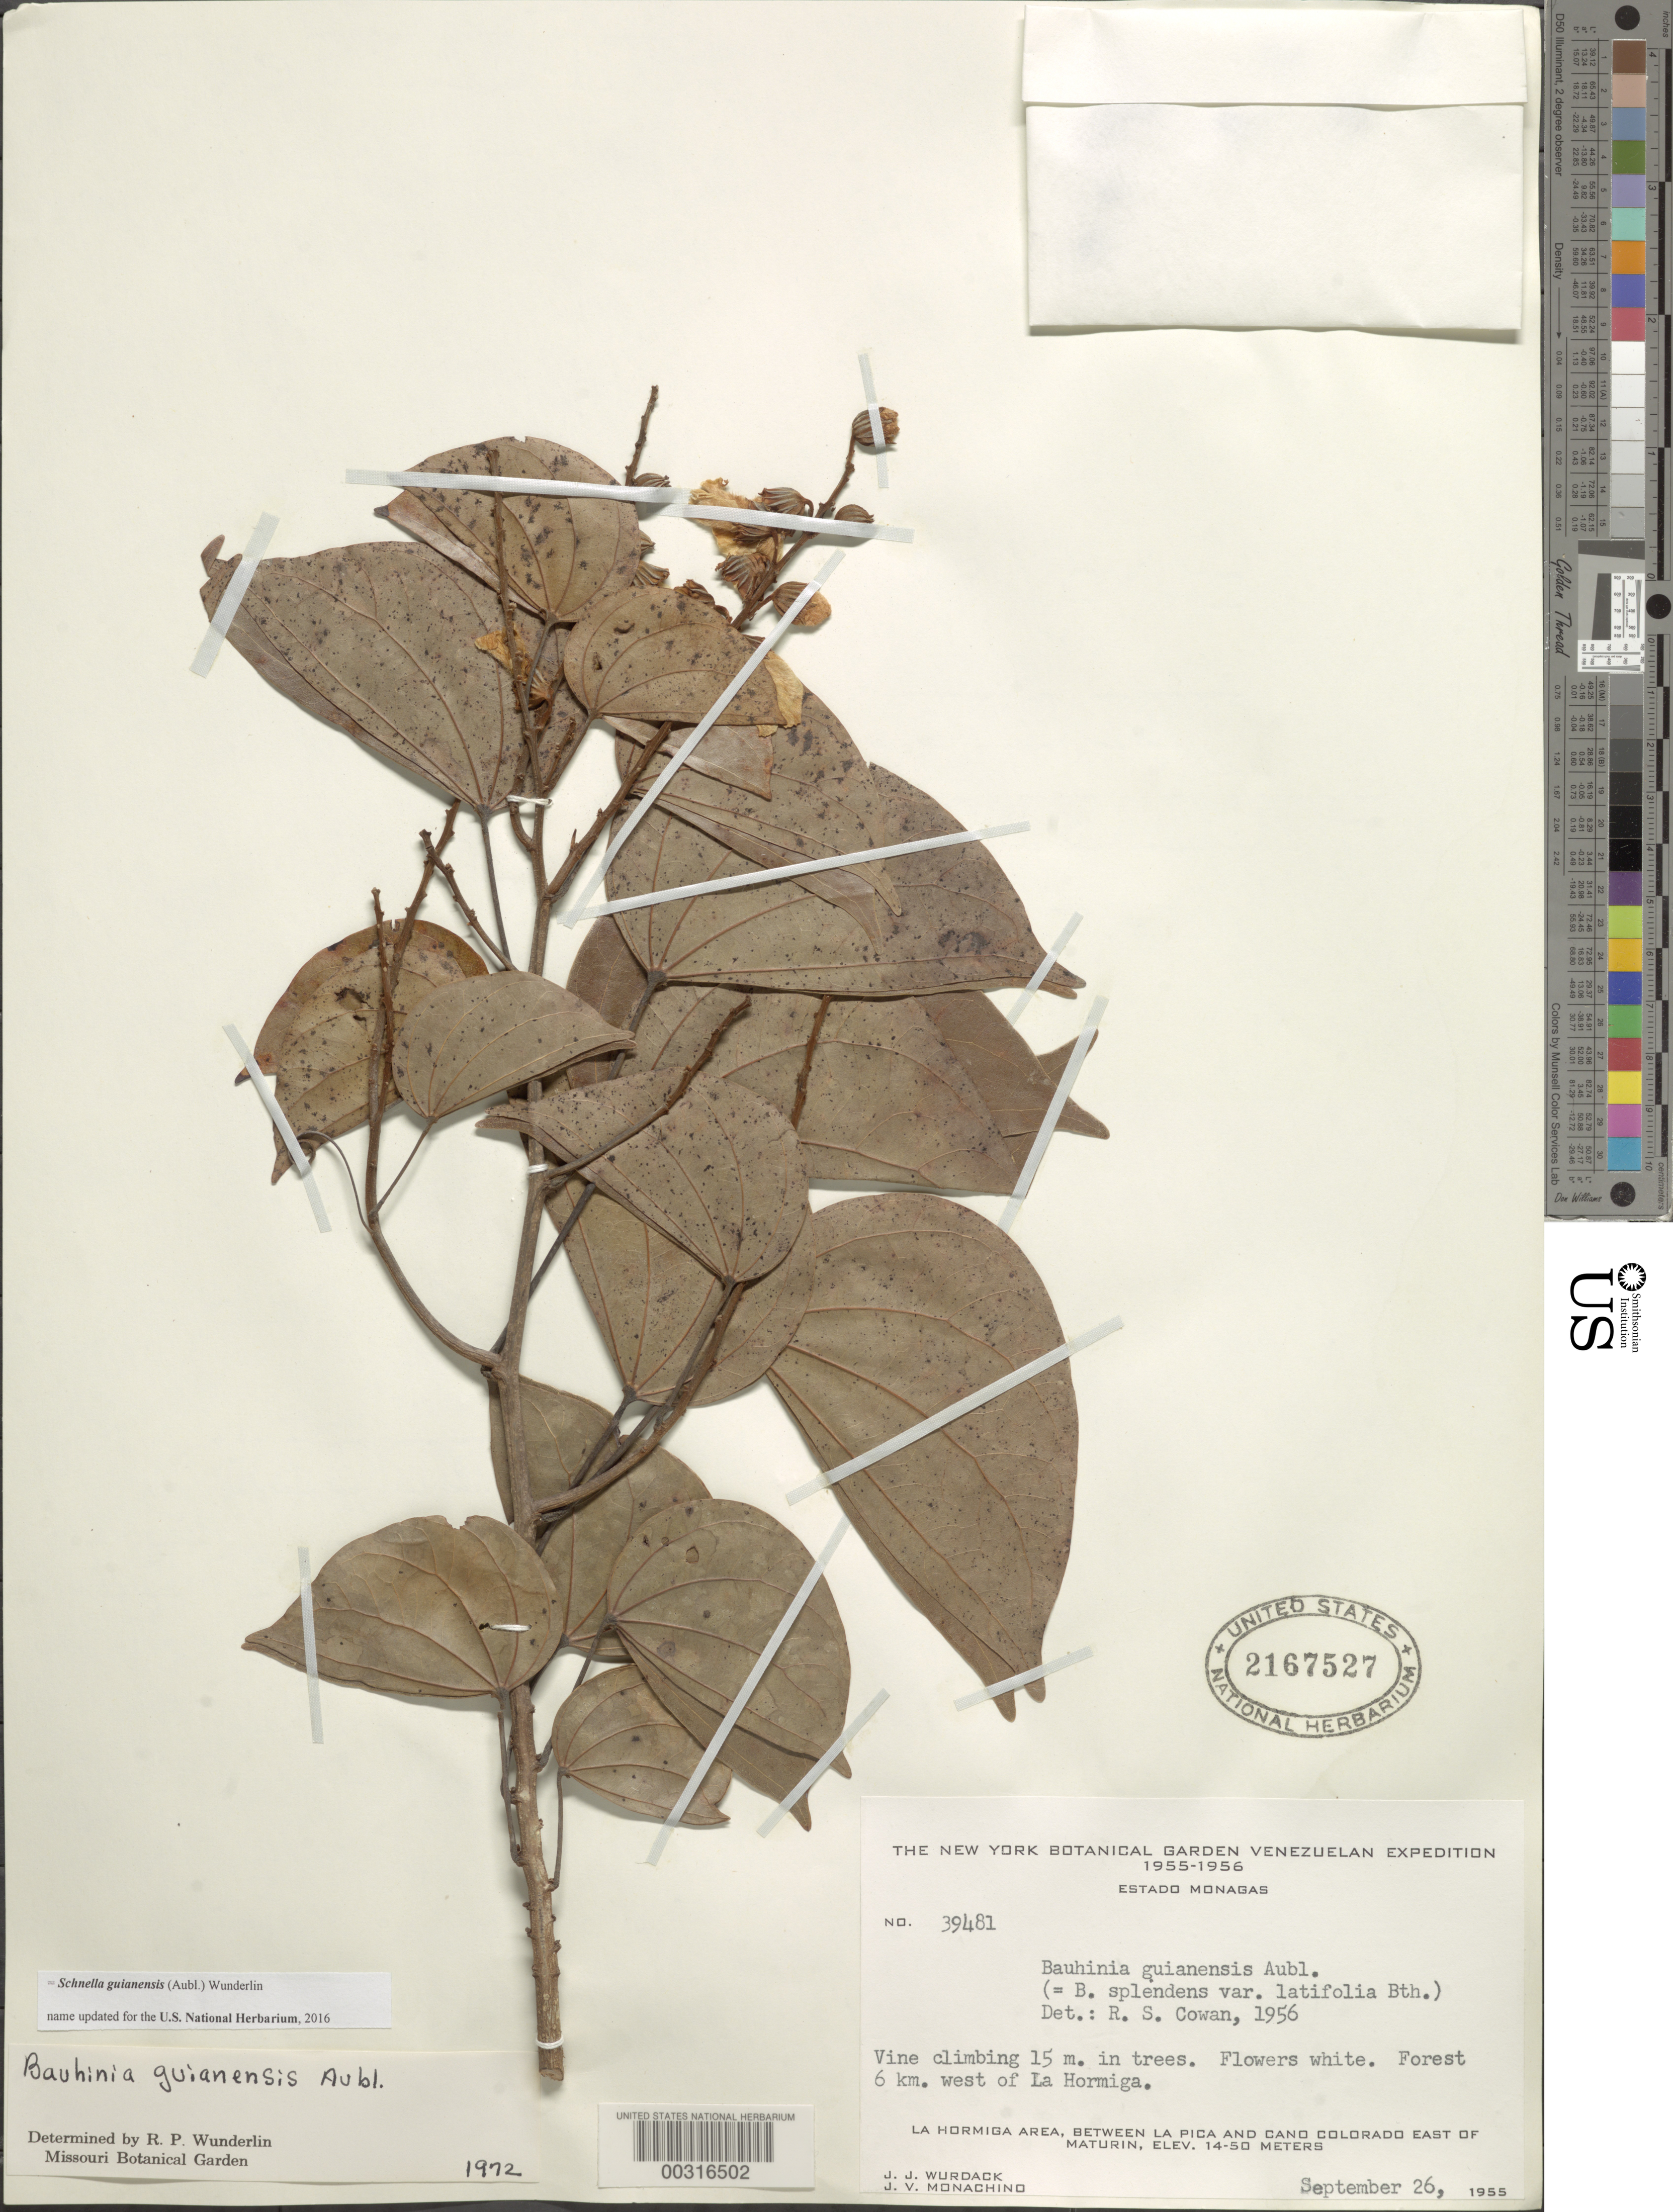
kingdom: Plantae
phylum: Tracheophyta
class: Magnoliopsida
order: Fabales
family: Fabaceae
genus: Schnella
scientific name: Schnella guianensis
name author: (Aubl.) Wunderlin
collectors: J. J. Wurdack & J. V. Monachino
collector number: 39481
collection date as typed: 26 Sep 1955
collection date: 1955-09-26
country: Venezuela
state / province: Monagas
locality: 6 km w of la hormiga, between la pica and cano colorado, e of maturin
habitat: Forest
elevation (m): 14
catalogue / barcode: US 2167527